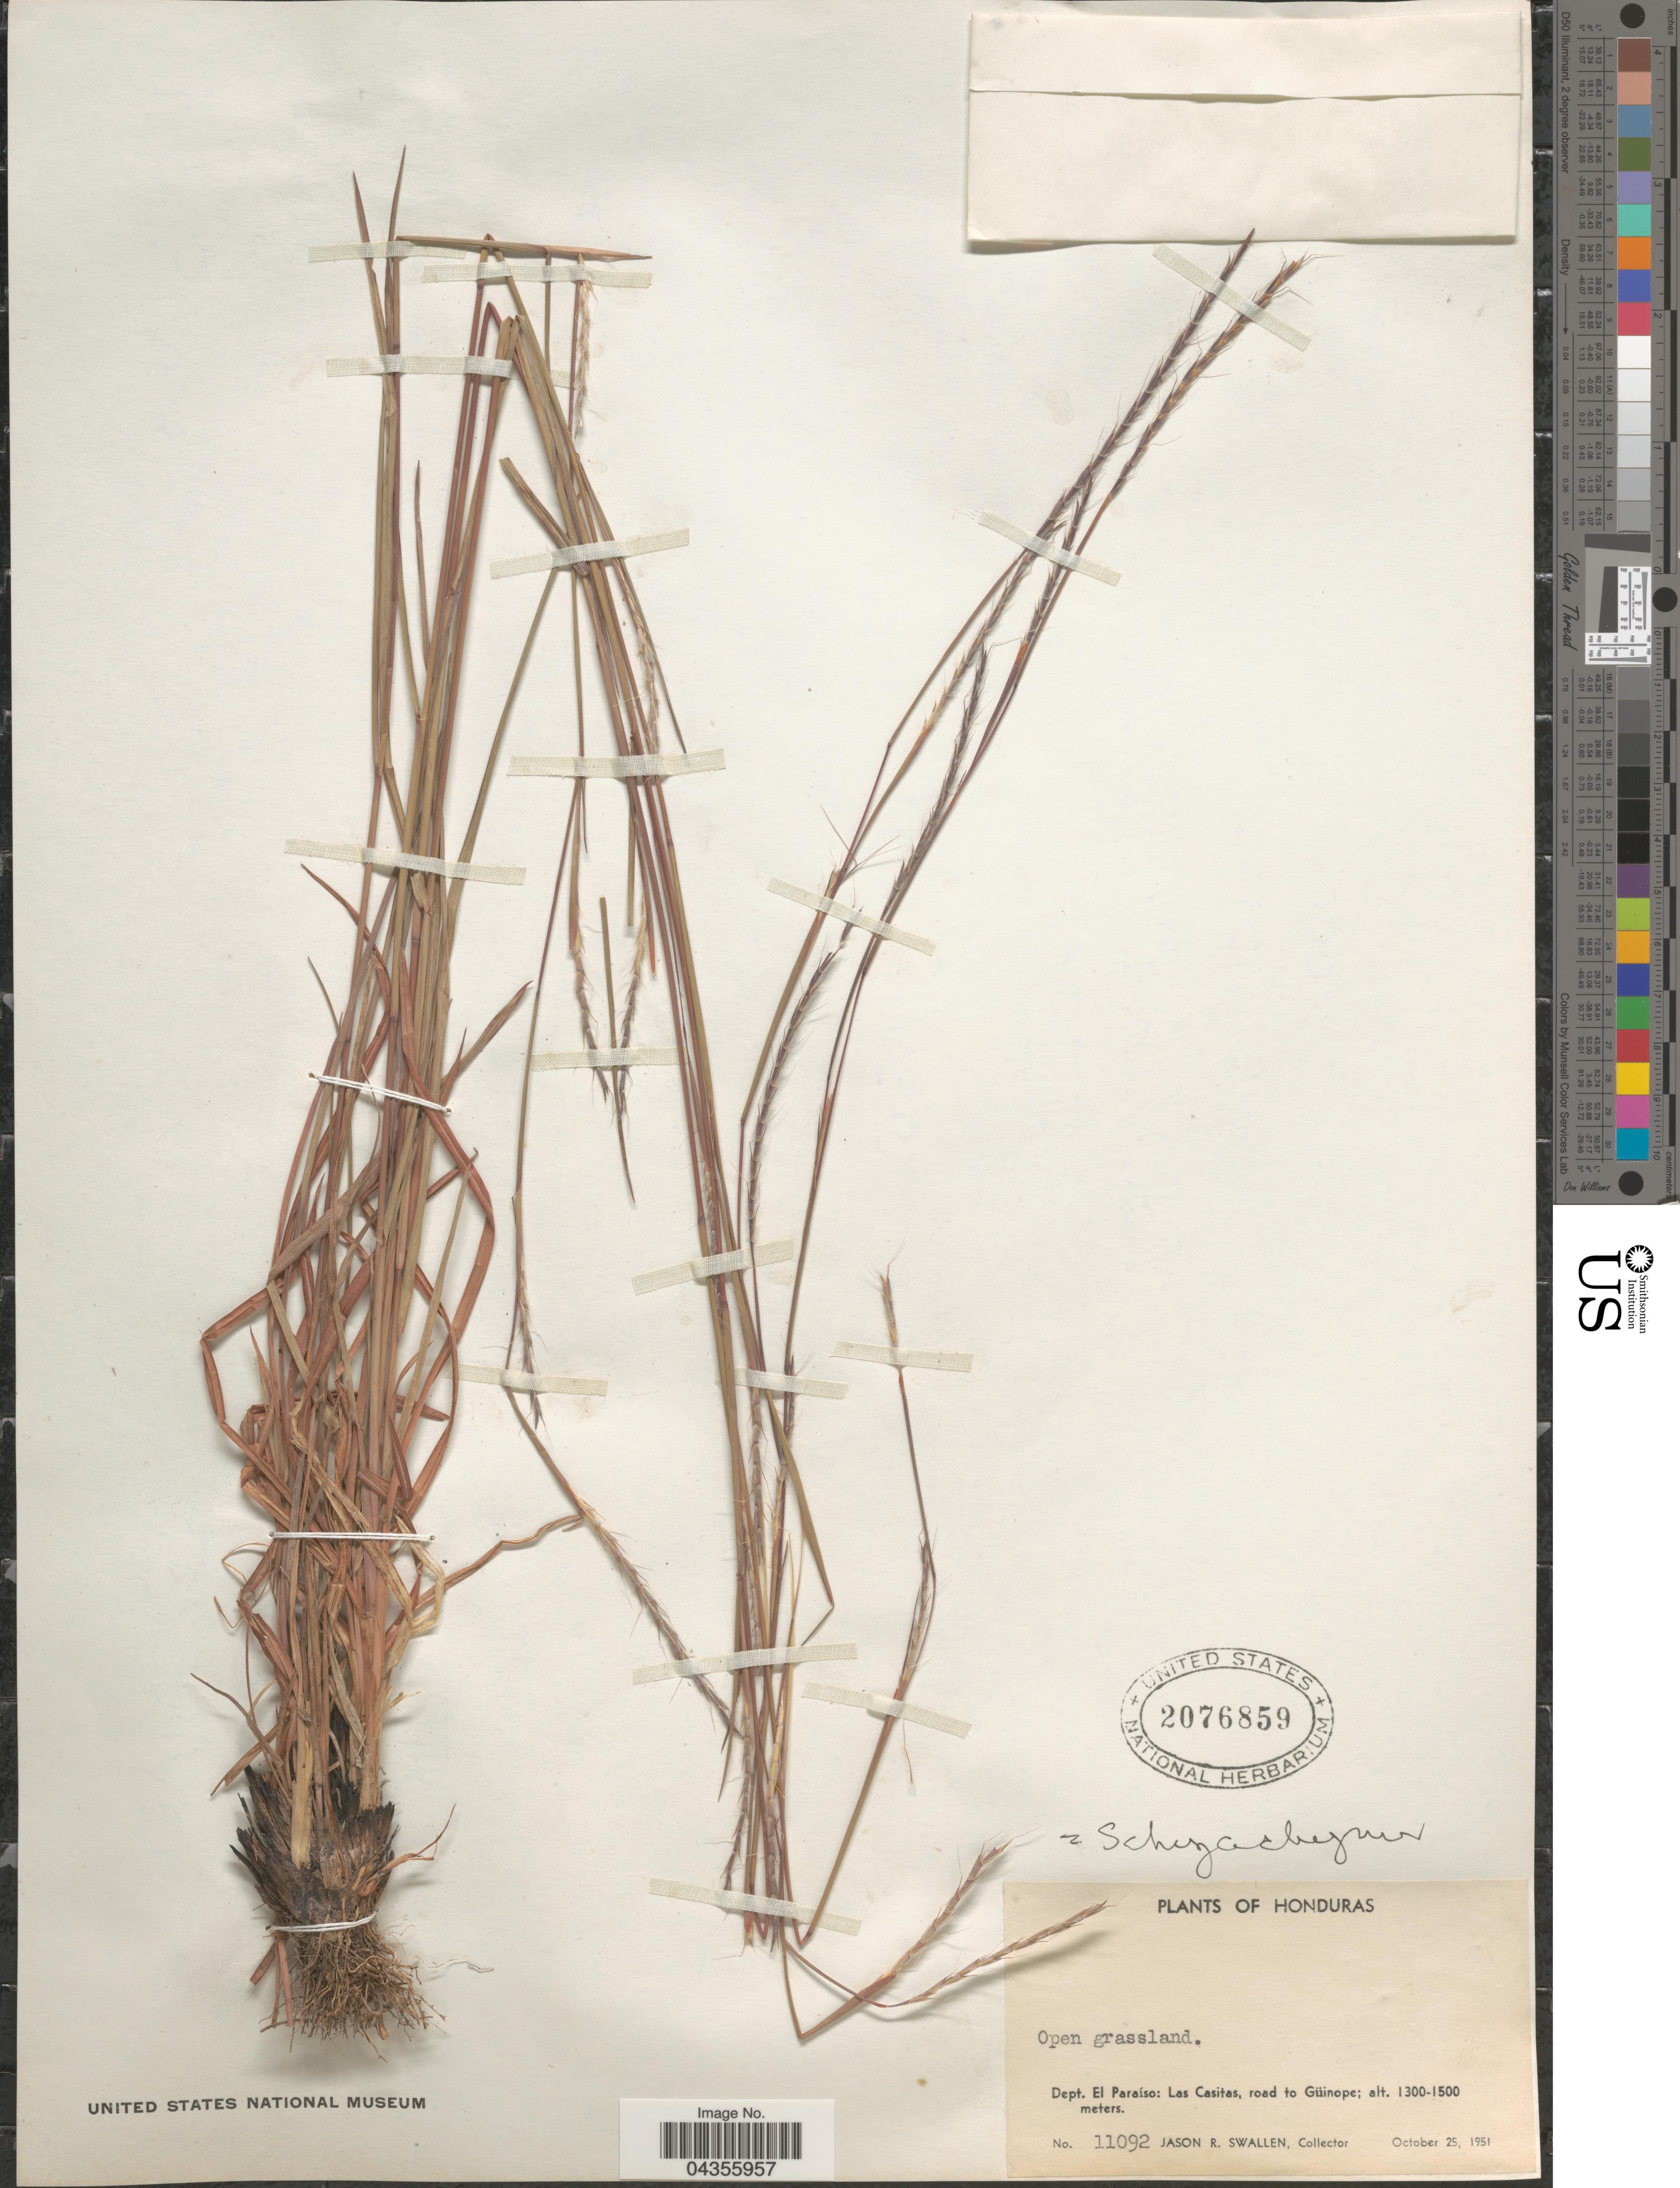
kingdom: Plantae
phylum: Tracheophyta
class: Liliopsida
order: Poales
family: Poaceae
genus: Schizachyrium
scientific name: Schizachyrium sp.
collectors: J. R. Swallen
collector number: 11092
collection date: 1951-10-25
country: Honduras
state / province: El Paraiso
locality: Dept. El Paraíso: Las Casitas, road to Güinope.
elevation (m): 1300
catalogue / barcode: US 2076859